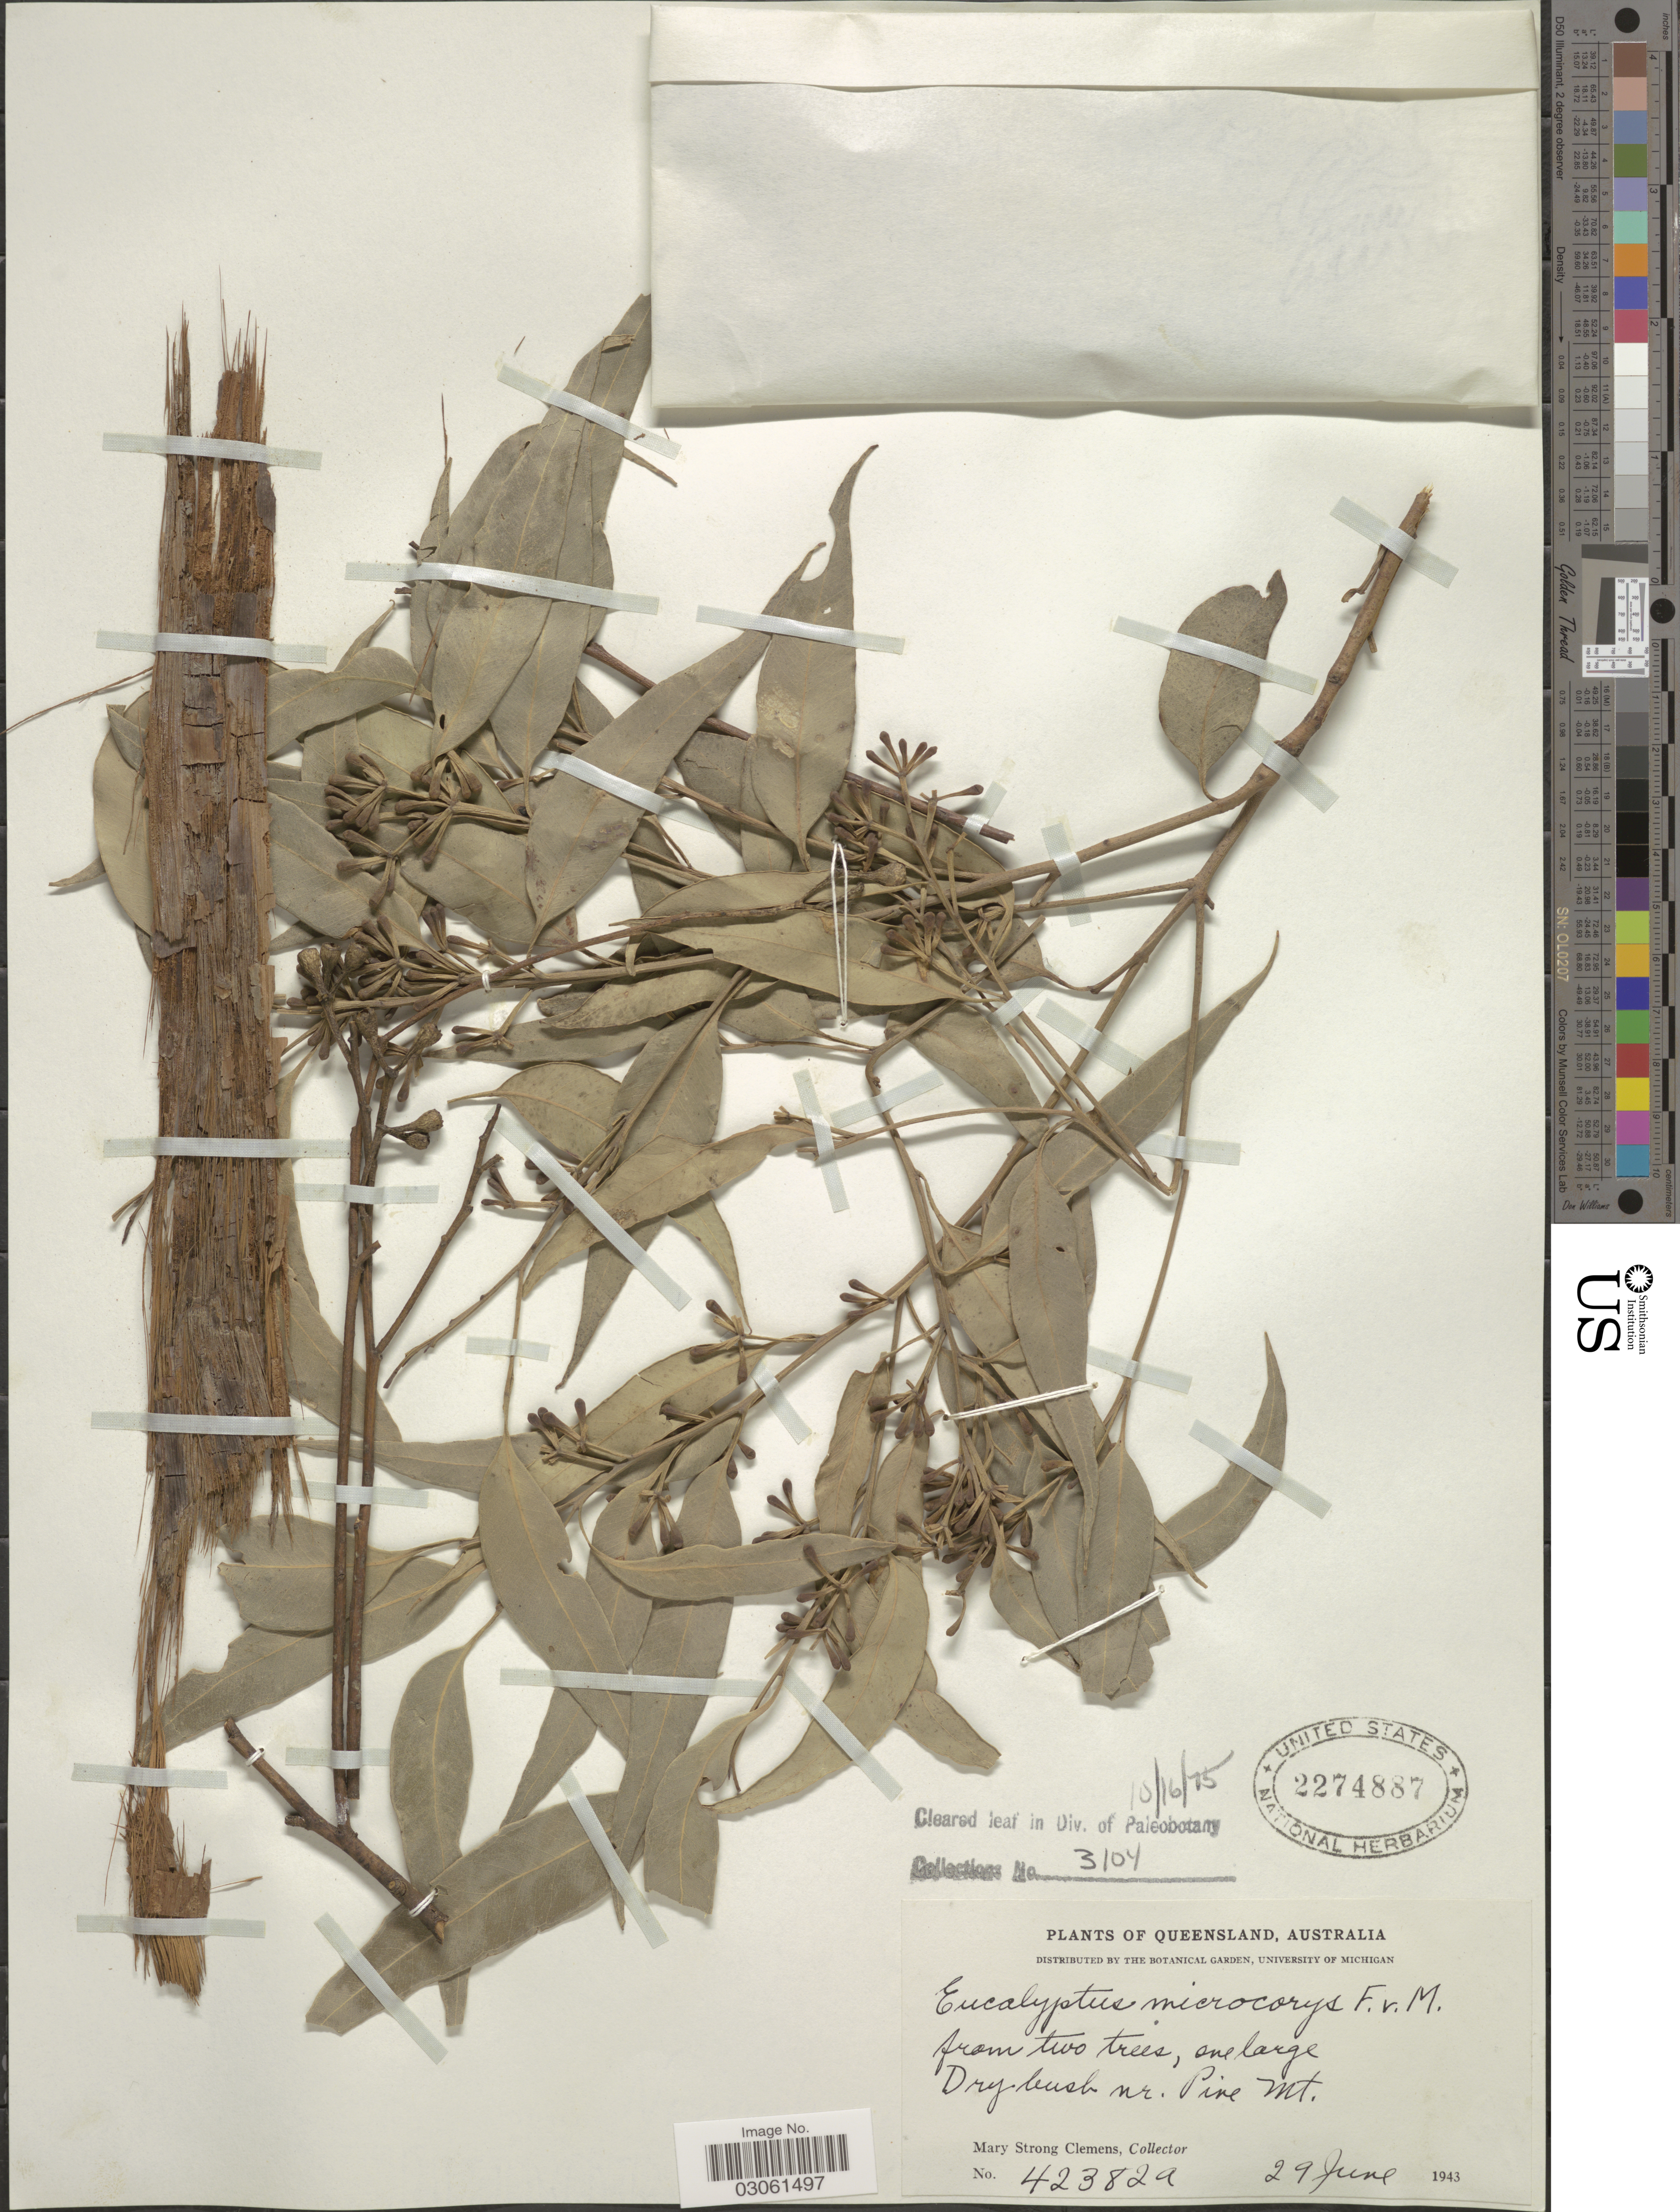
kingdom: Plantae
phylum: Tracheophyta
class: Magnoliopsida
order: Myrtales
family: Myrtaceae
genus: Eucalyptus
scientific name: Eucalyptus microcorys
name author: F. Muell.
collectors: M. S. Clemens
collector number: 42382a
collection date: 1943-06-29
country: Australia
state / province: Queensland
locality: Dry bush nr. Pine Mt.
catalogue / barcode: US 2274887